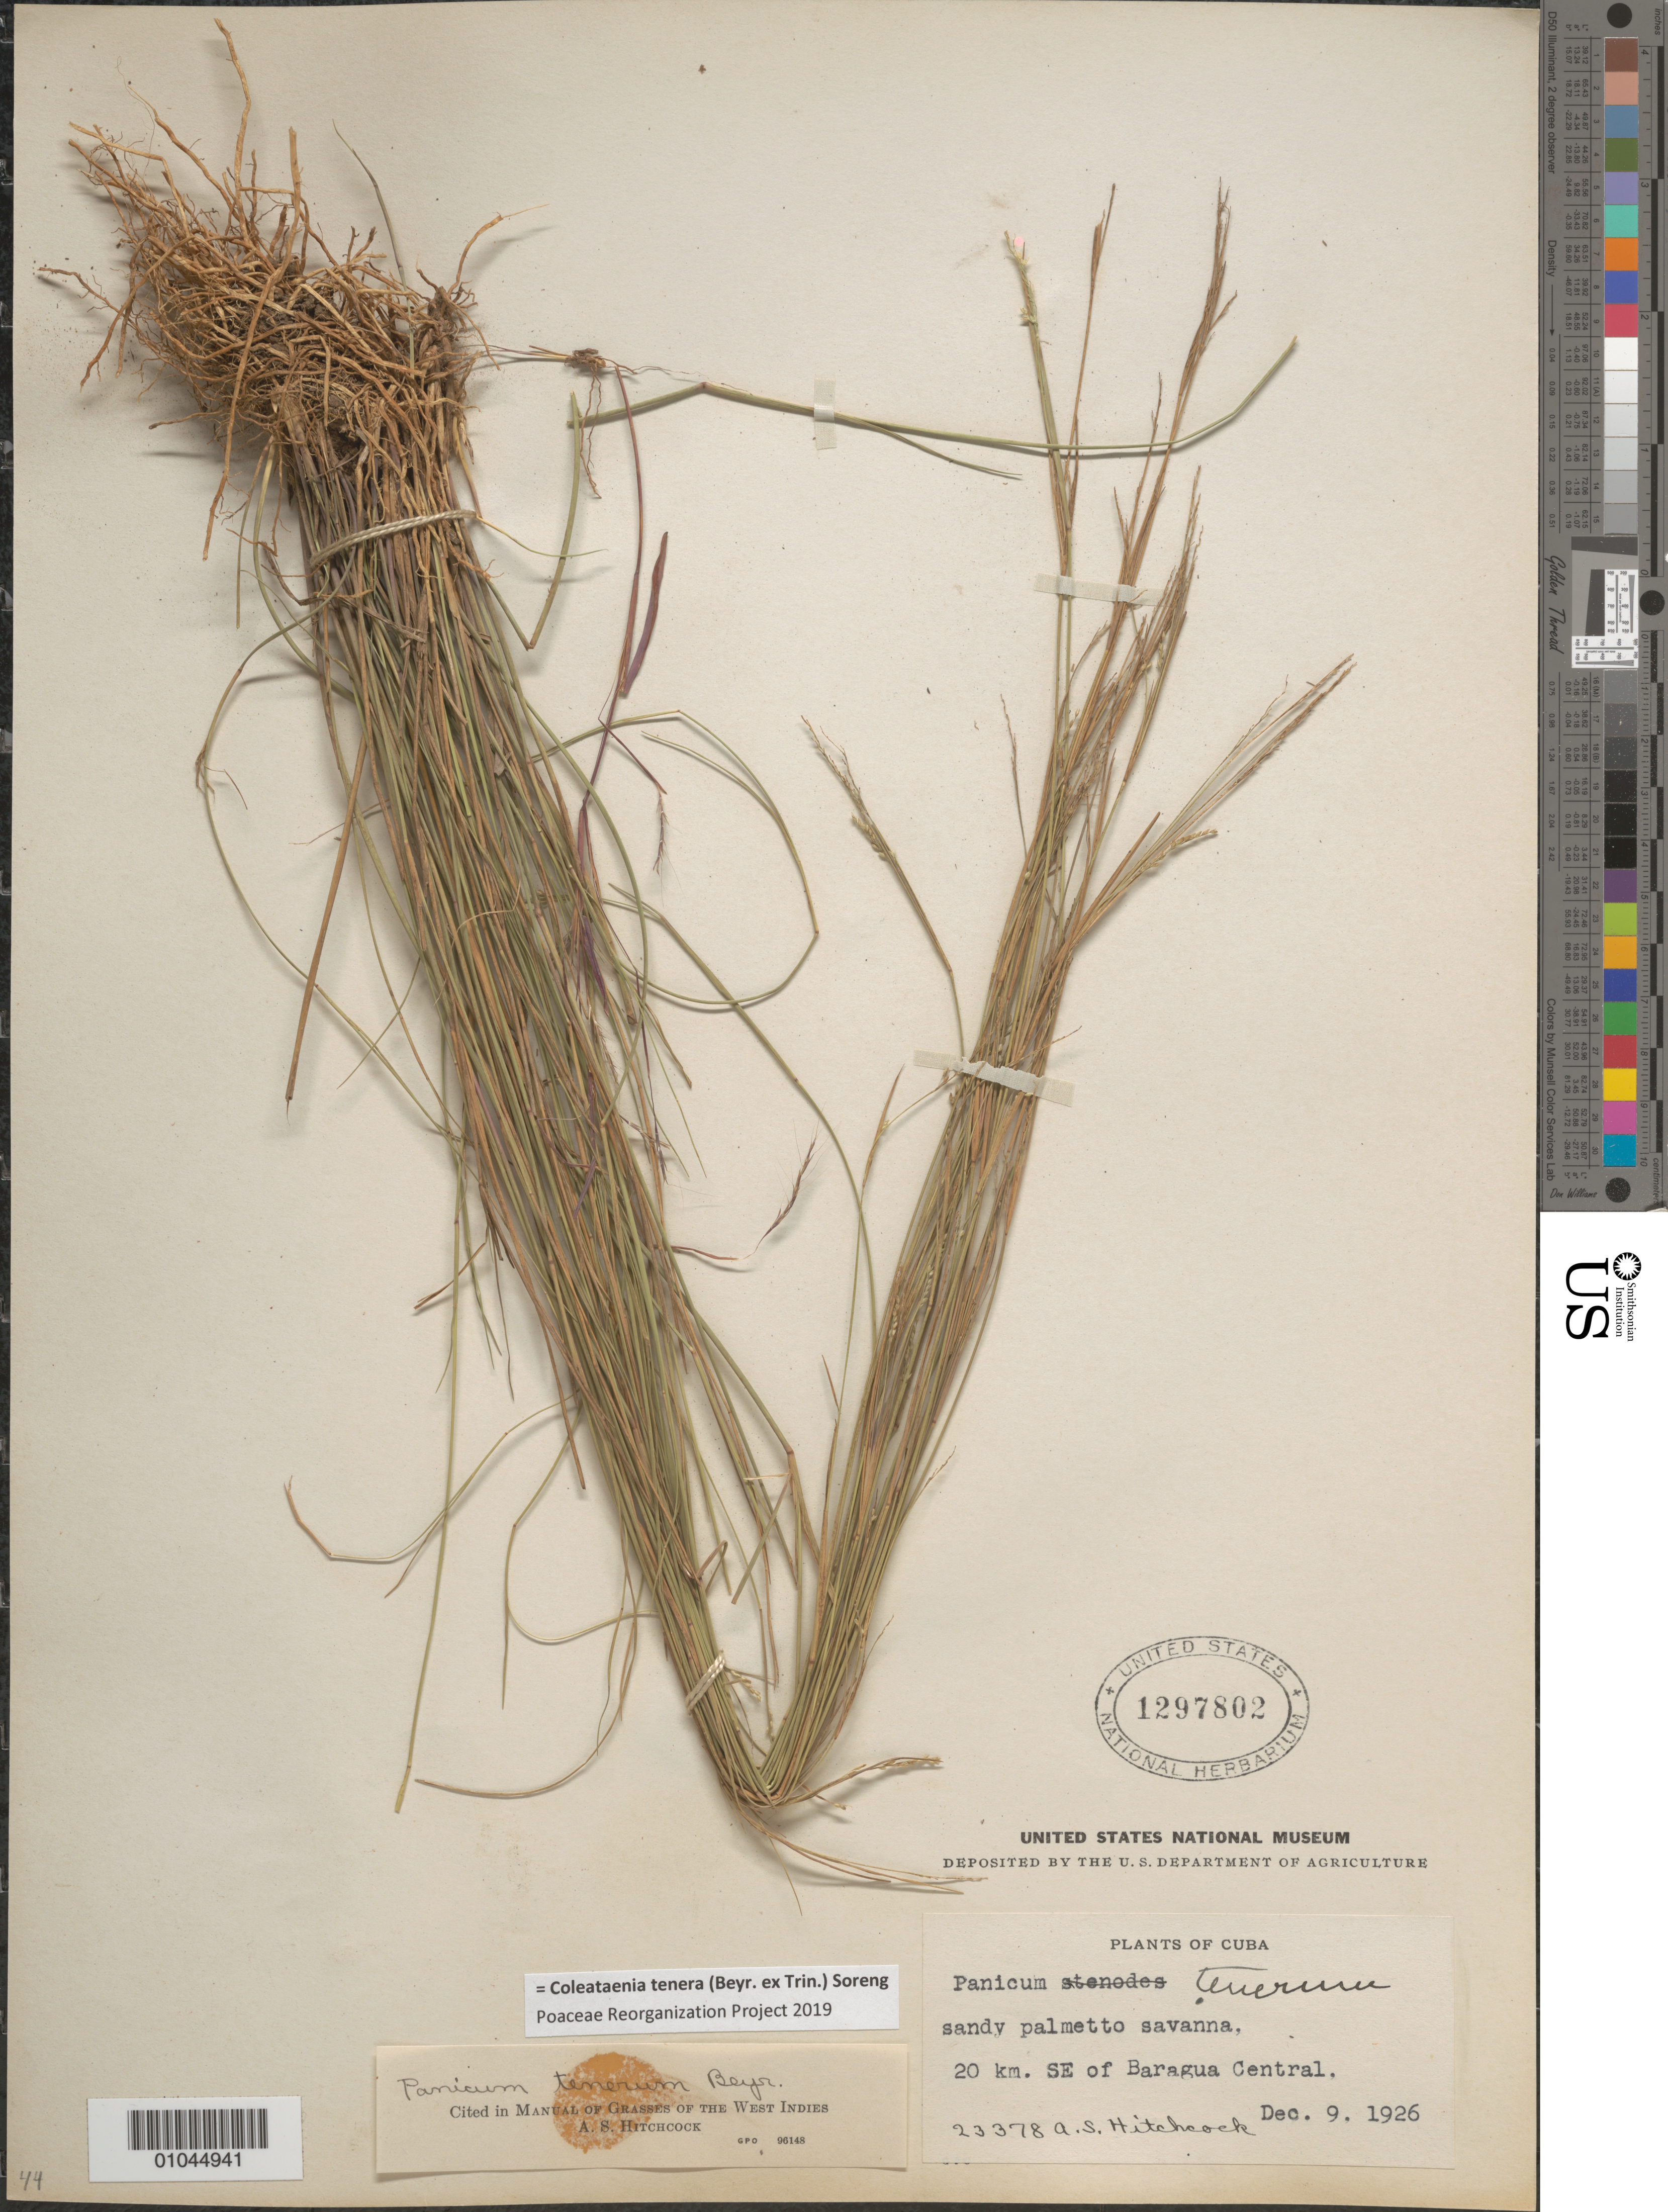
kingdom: Plantae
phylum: Tracheophyta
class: Liliopsida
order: Poales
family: Poaceae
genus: Panicum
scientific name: Panicum tenerum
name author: Beyrich ex Trin.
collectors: A. S. Hitchcock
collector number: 23378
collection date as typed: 09 Dec 1926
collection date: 1926-12-09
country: Cuba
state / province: Ciego de Ávila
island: Cuba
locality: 20 km SE of Baragua Central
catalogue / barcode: US 1297802